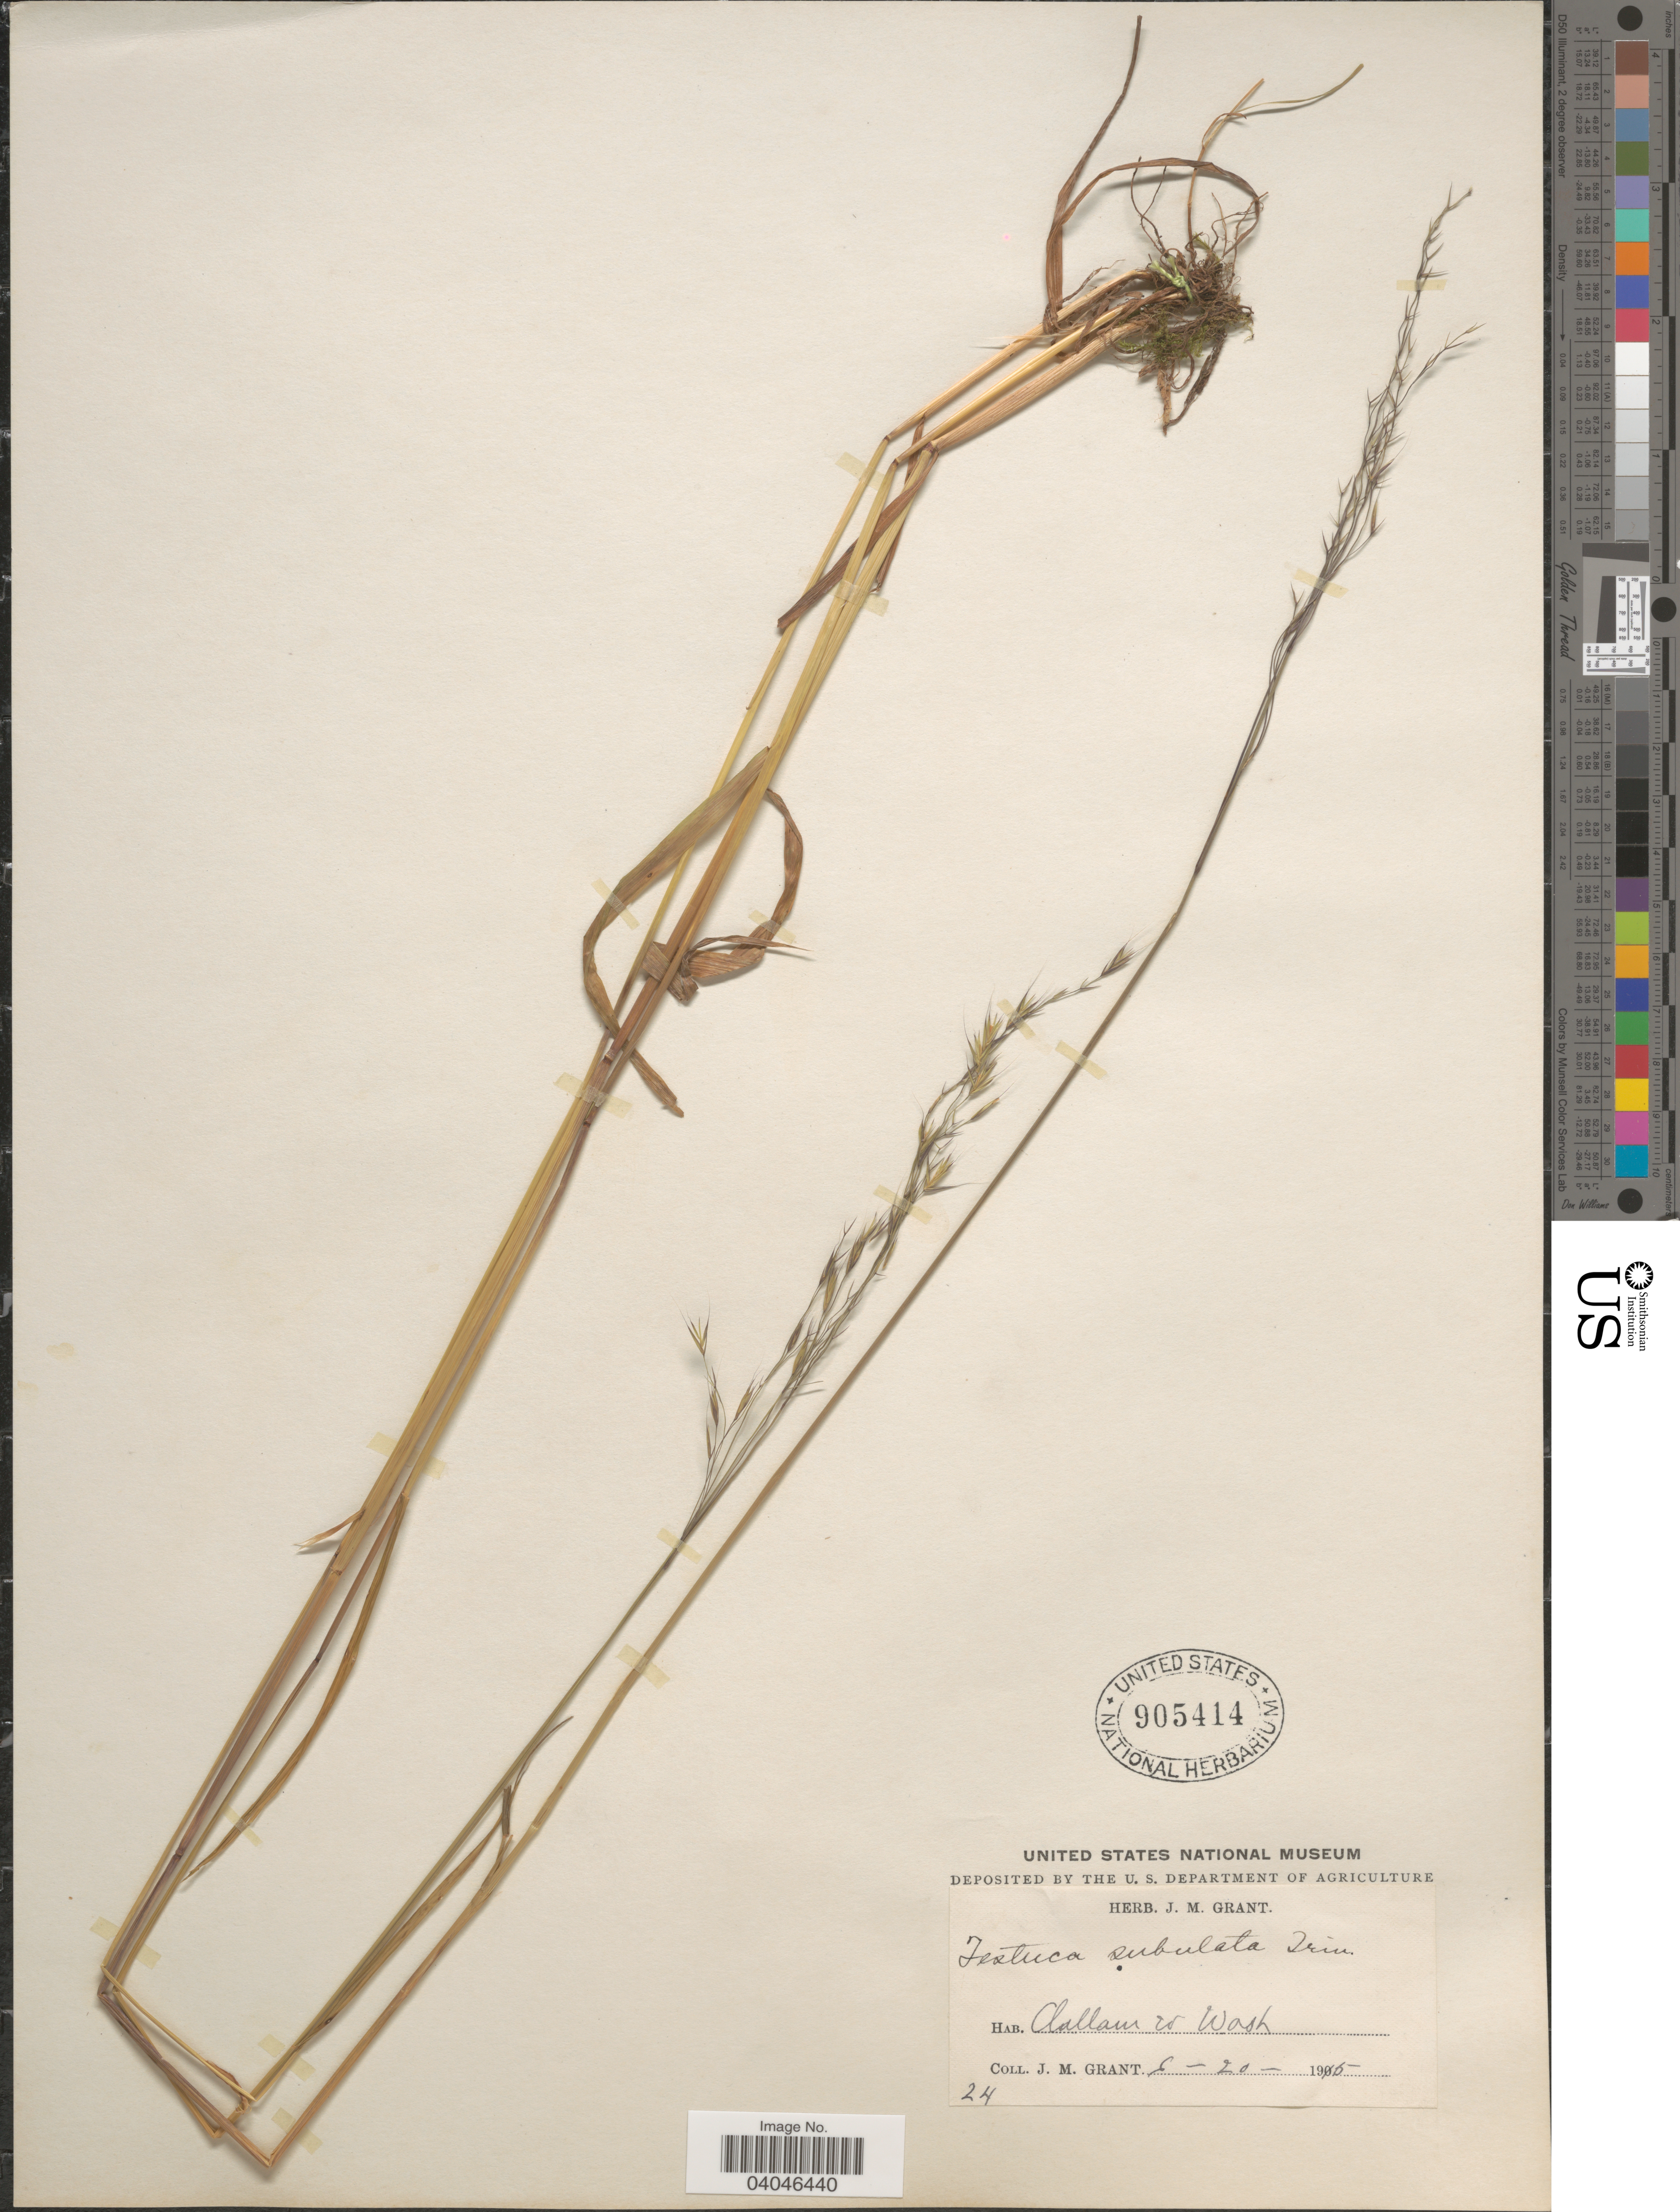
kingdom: Plantae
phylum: Tracheophyta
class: Liliopsida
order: Poales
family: Poaceae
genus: Festuca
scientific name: Festuca subulata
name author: Trin.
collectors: J. M. Grant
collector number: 24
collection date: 1915-06-20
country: United States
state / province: Washington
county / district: Clallam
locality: Clallam Co.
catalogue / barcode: US 905414